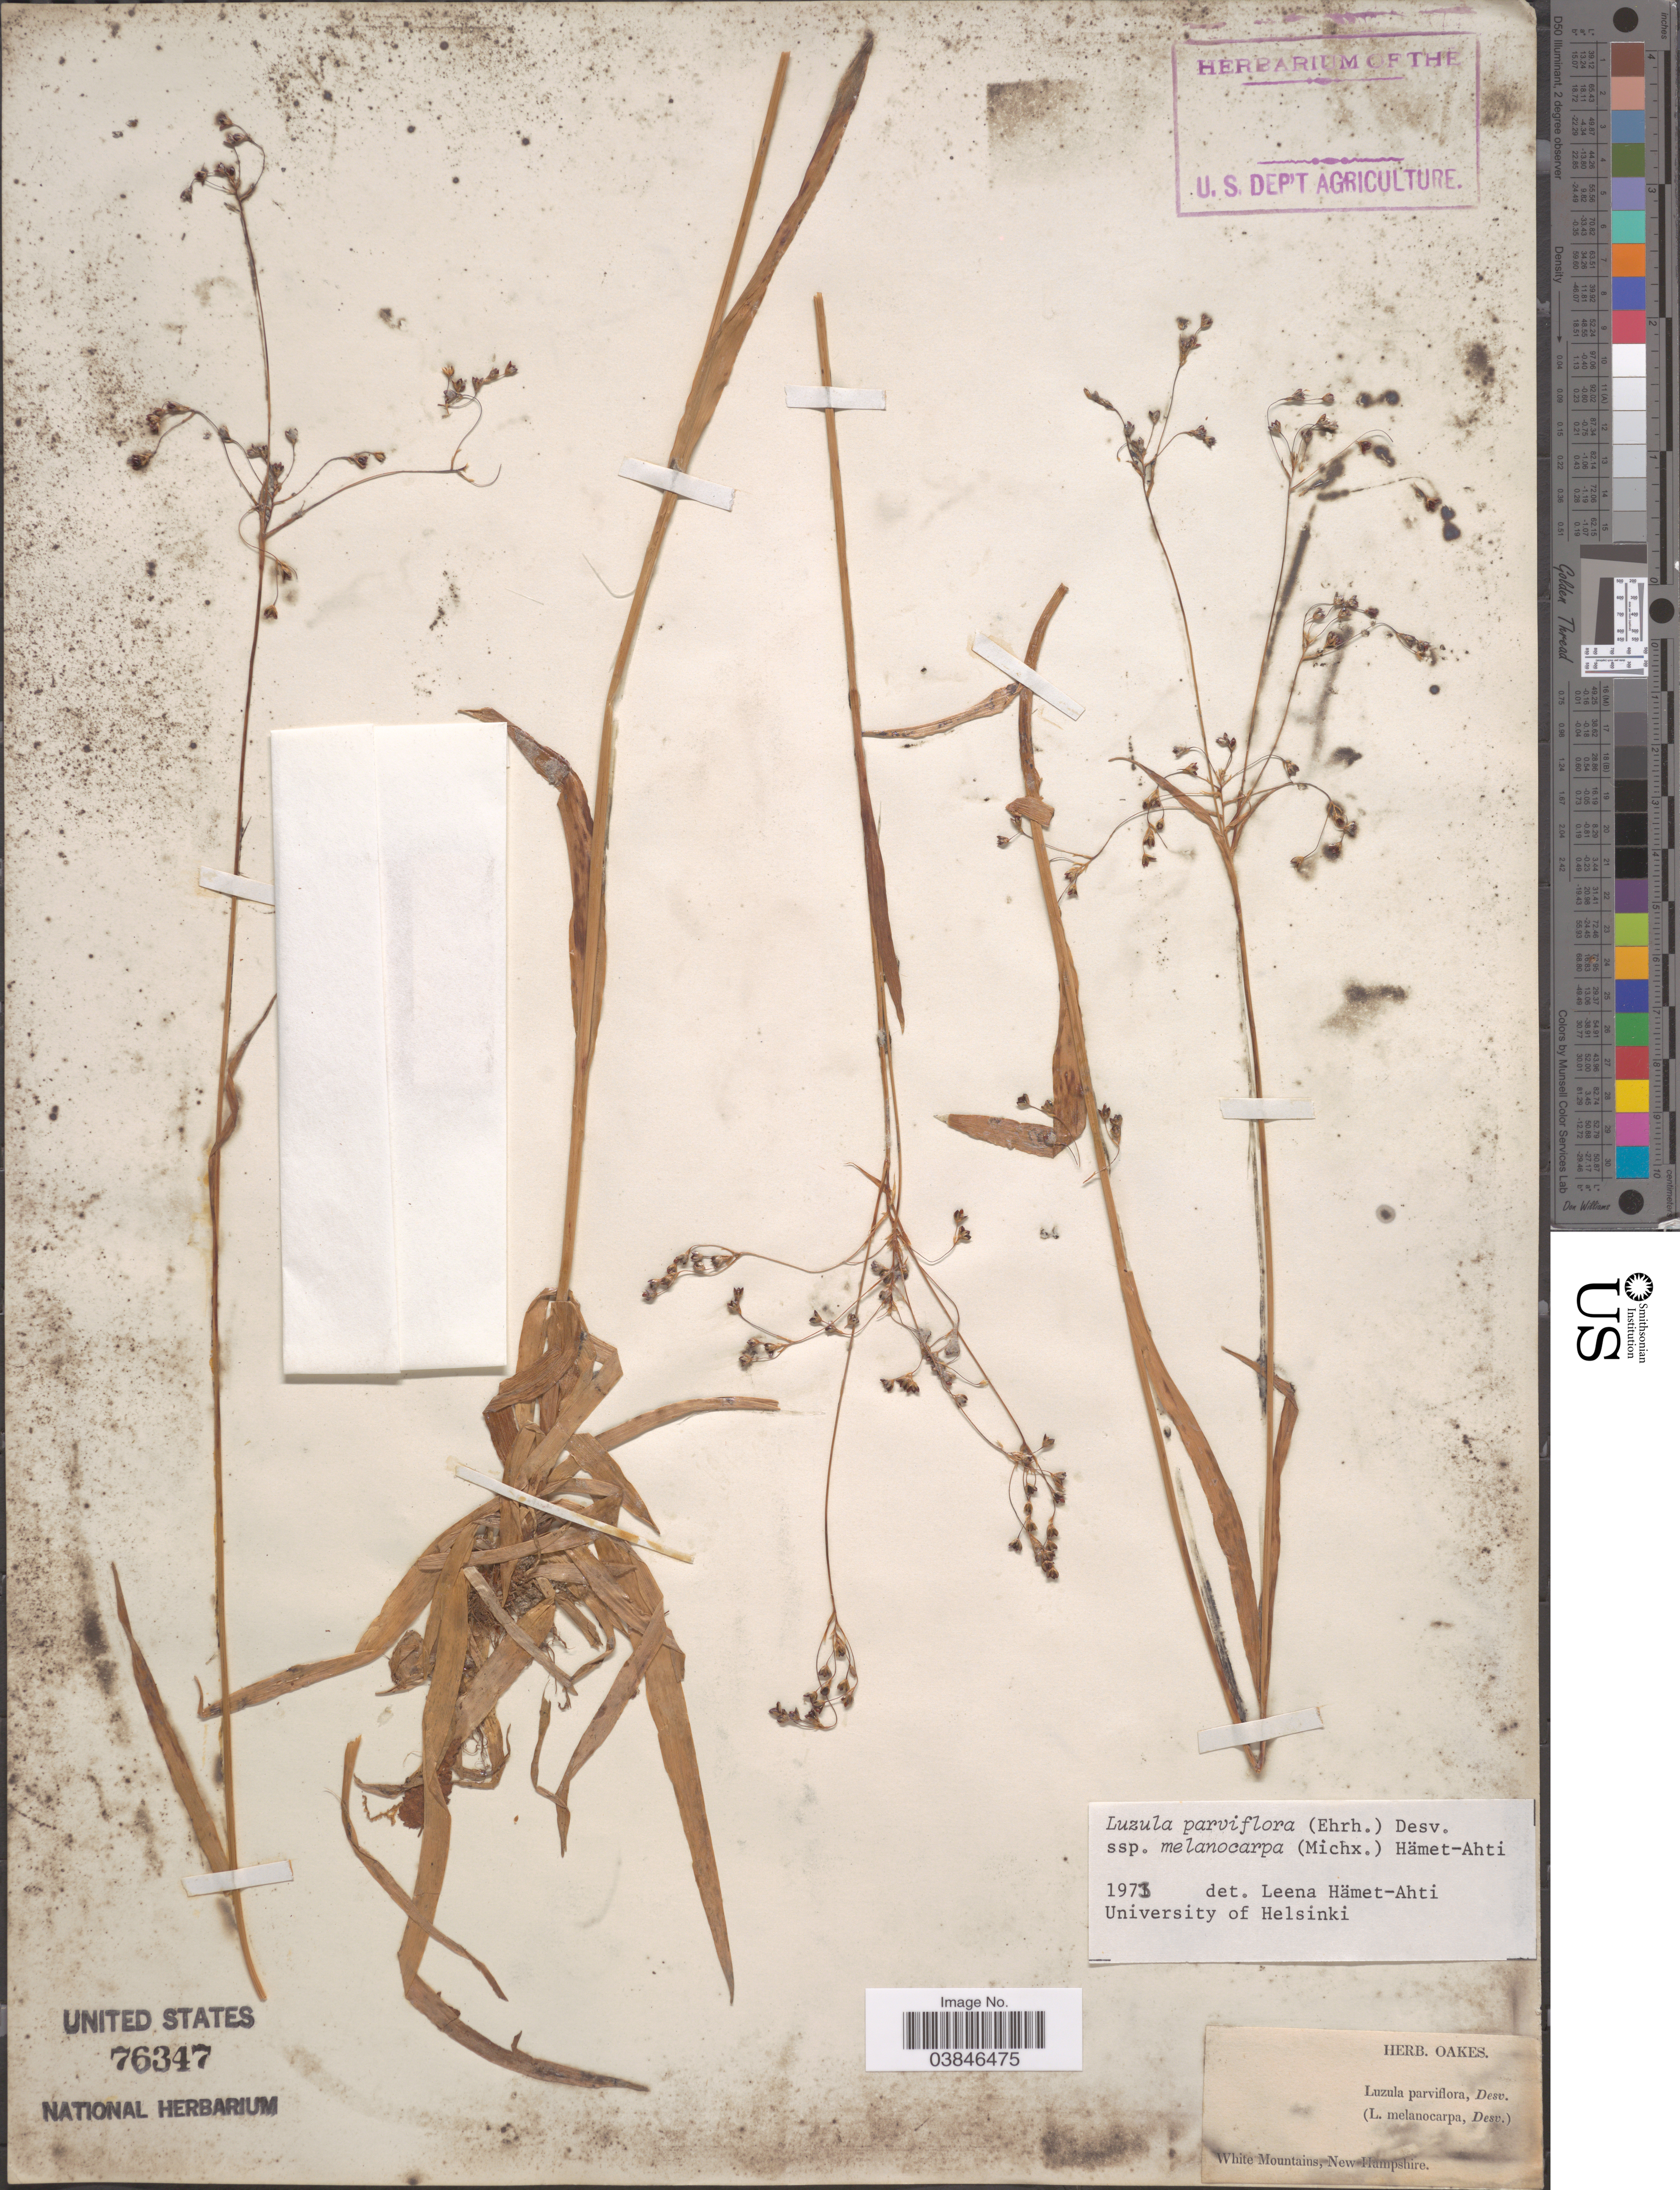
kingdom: Plantae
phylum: Tracheophyta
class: Liliopsida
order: Poales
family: Juncaceae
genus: Luzula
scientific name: Luzula parviflora subsp. melanocarpa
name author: Desv.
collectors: ex herb. Oakes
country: United States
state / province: New Hampshire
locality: White Mountains.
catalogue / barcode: US 76347